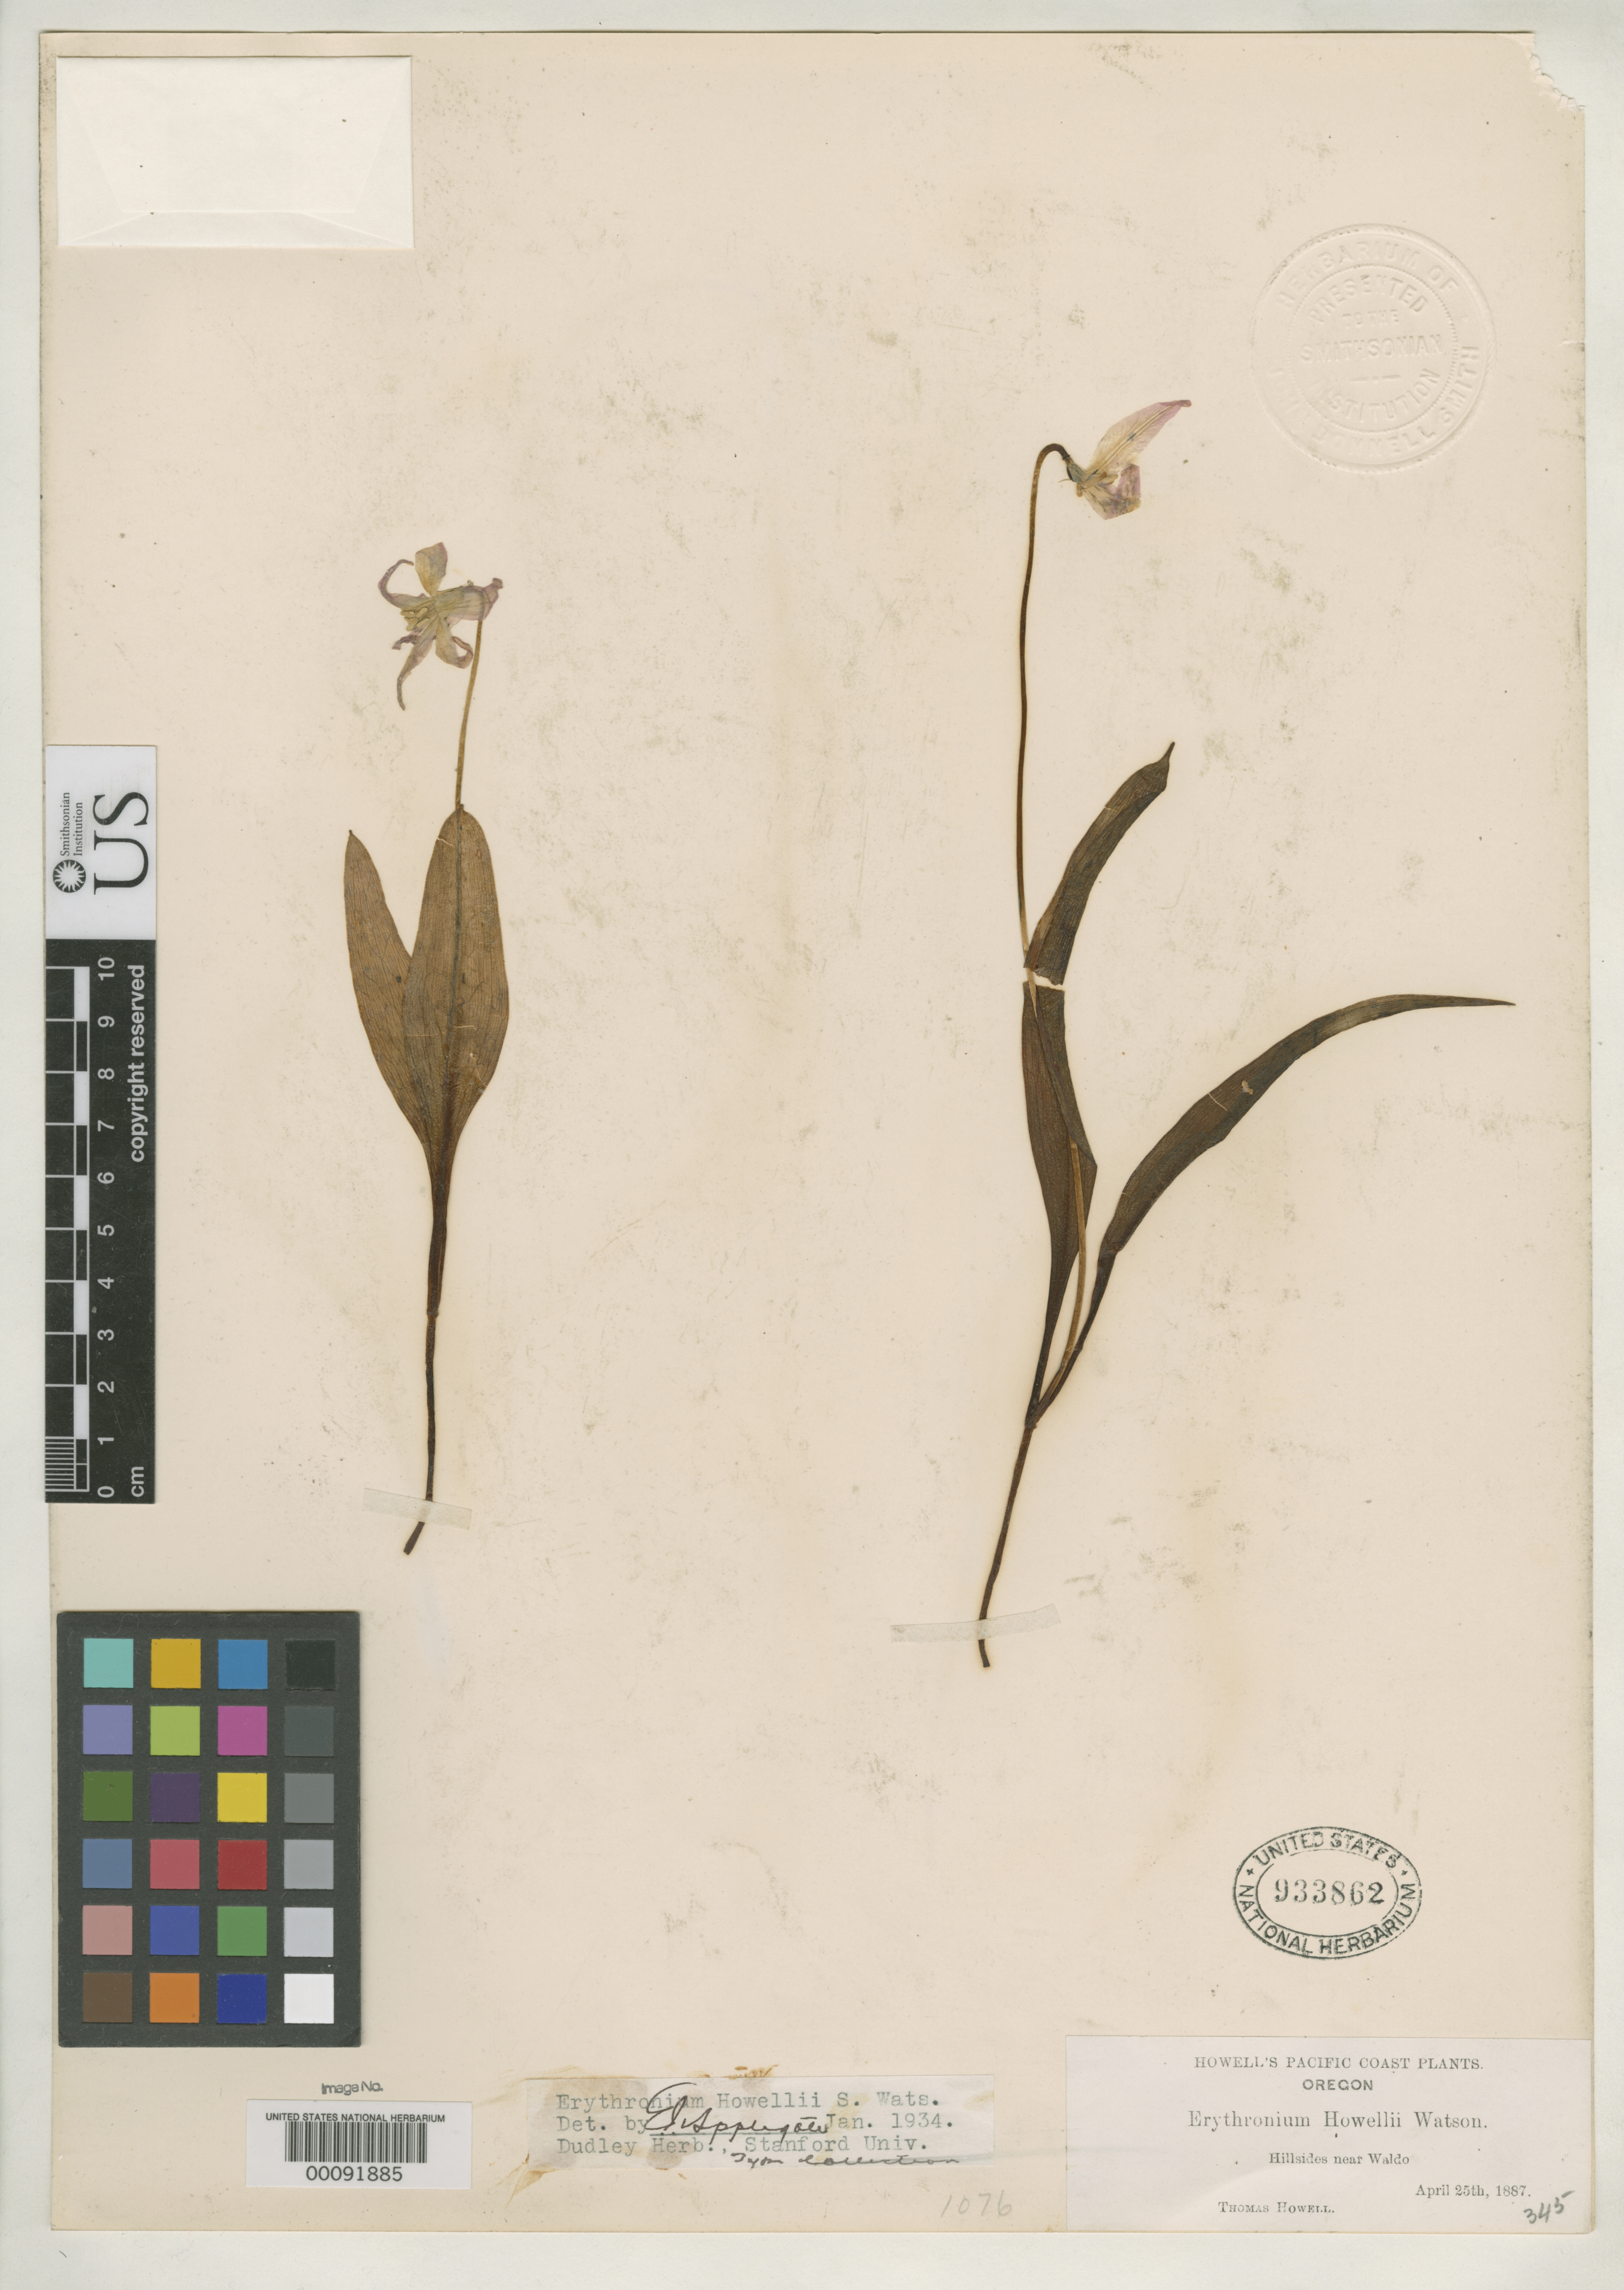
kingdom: Plantae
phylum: Tracheophyta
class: Liliopsida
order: Liliales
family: Liliaceae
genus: Erythronium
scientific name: Erythronium howellii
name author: S. Watson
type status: Type Collection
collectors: T. J. Howell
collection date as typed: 25 Apr 1887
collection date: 1887-04-25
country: United States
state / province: Oregon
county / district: Josephine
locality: Waldo.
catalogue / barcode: US 933862